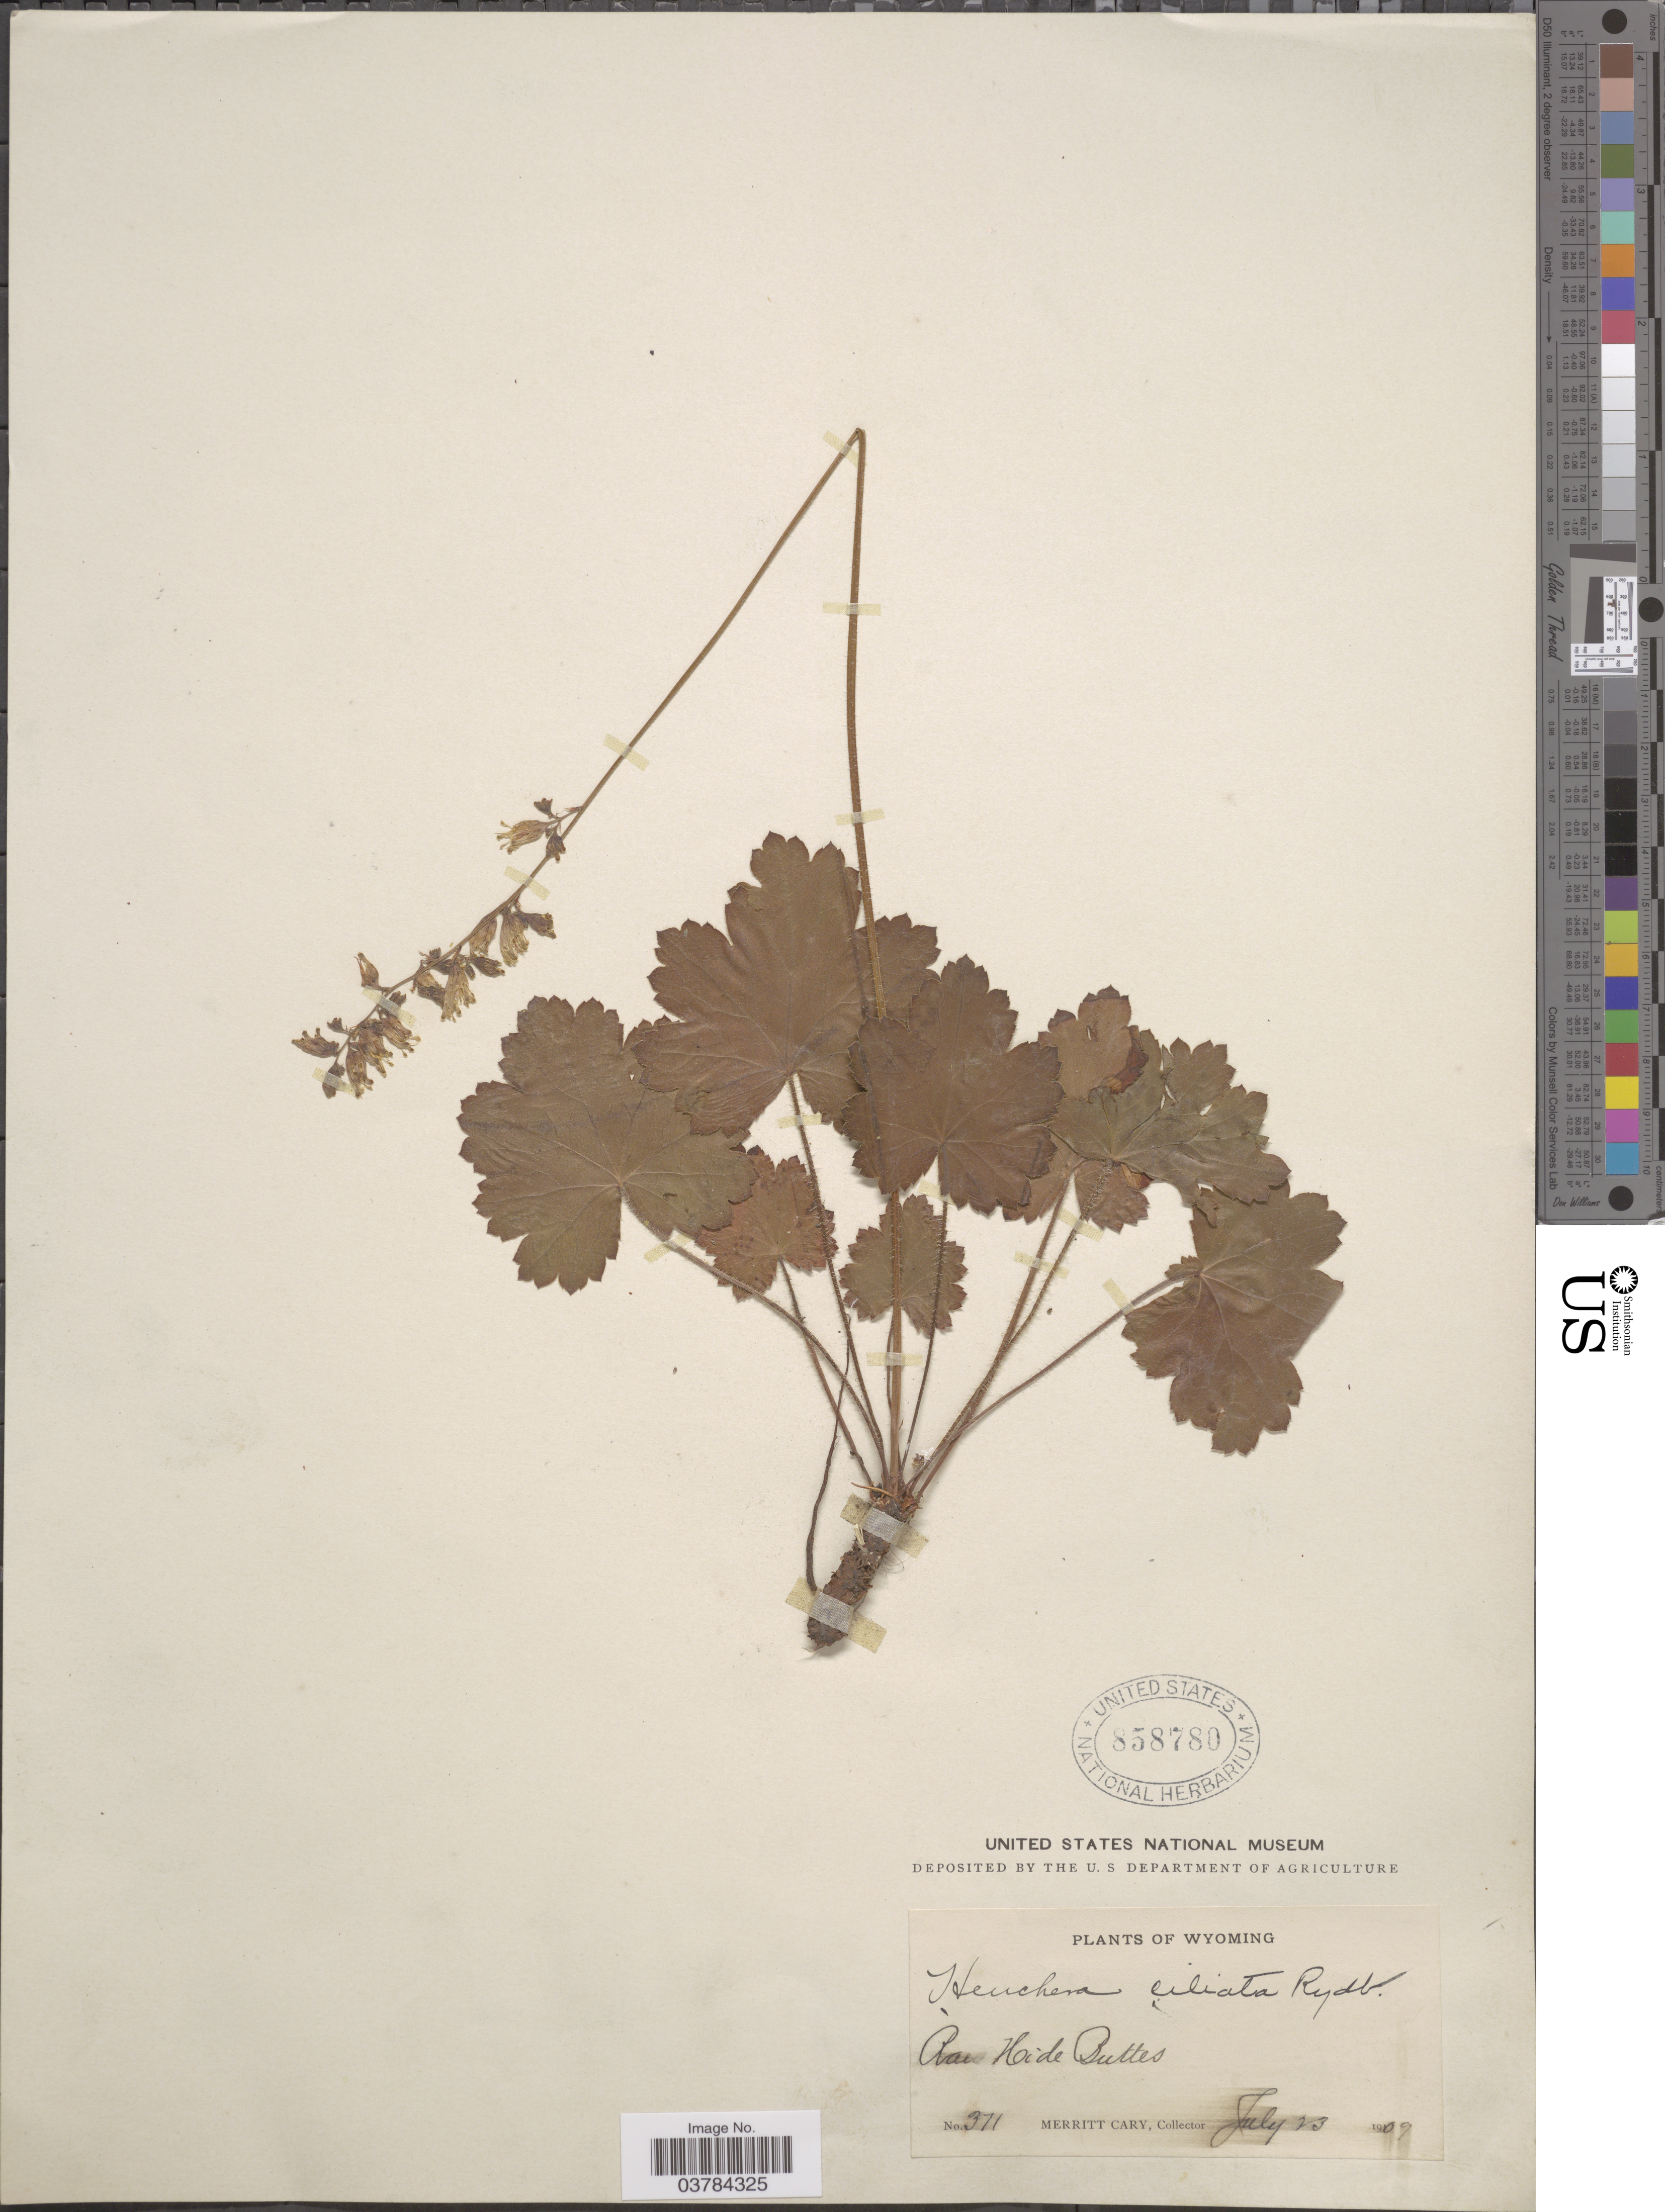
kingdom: Plantae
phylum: Tracheophyta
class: Magnoliopsida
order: Saxifragales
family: Saxifragaceae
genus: Heuchera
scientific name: Heuchera ciliata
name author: Rydb.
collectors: M. Cary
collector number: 371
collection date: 1909-07-23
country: United States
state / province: Wyoming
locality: Raw Hide Buttes.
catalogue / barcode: US 858780